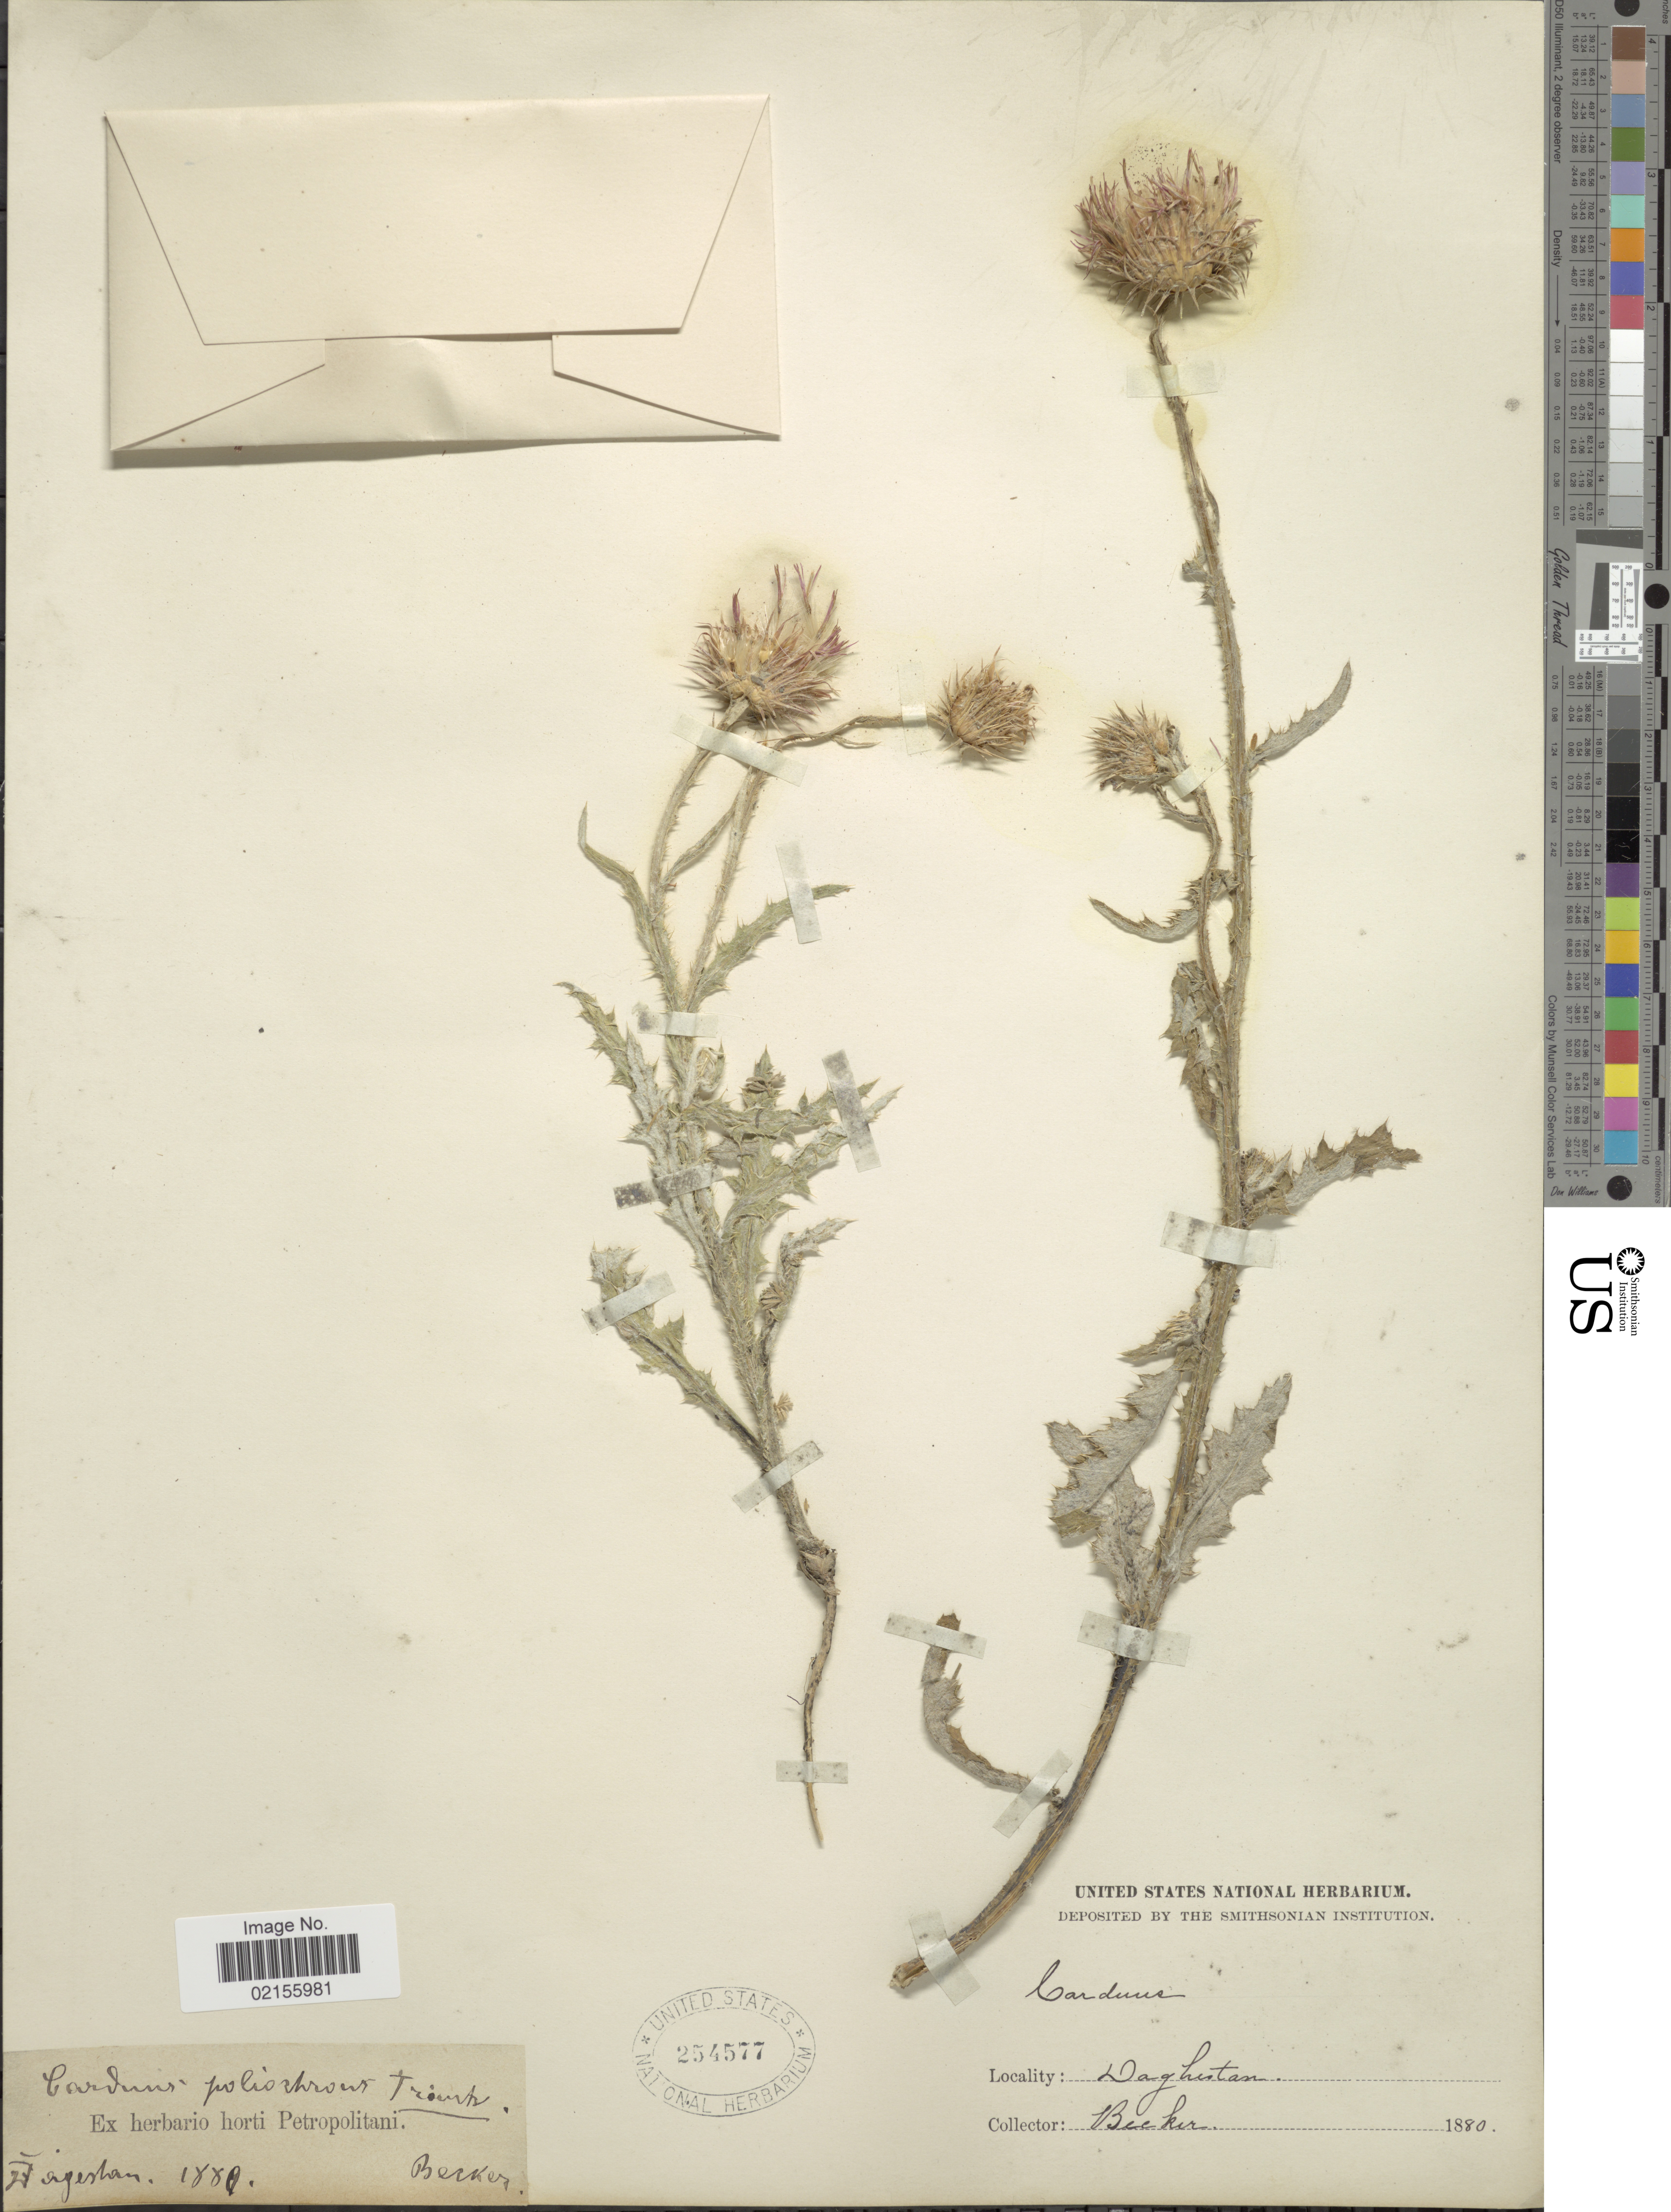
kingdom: Plantae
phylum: Tracheophyta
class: Magnoliopsida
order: Asterales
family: Asteraceae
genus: Carduus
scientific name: Carduus sp.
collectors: -. Becker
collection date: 1880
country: Russian Federation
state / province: Dagestan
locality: Daghestan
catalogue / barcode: US 254577